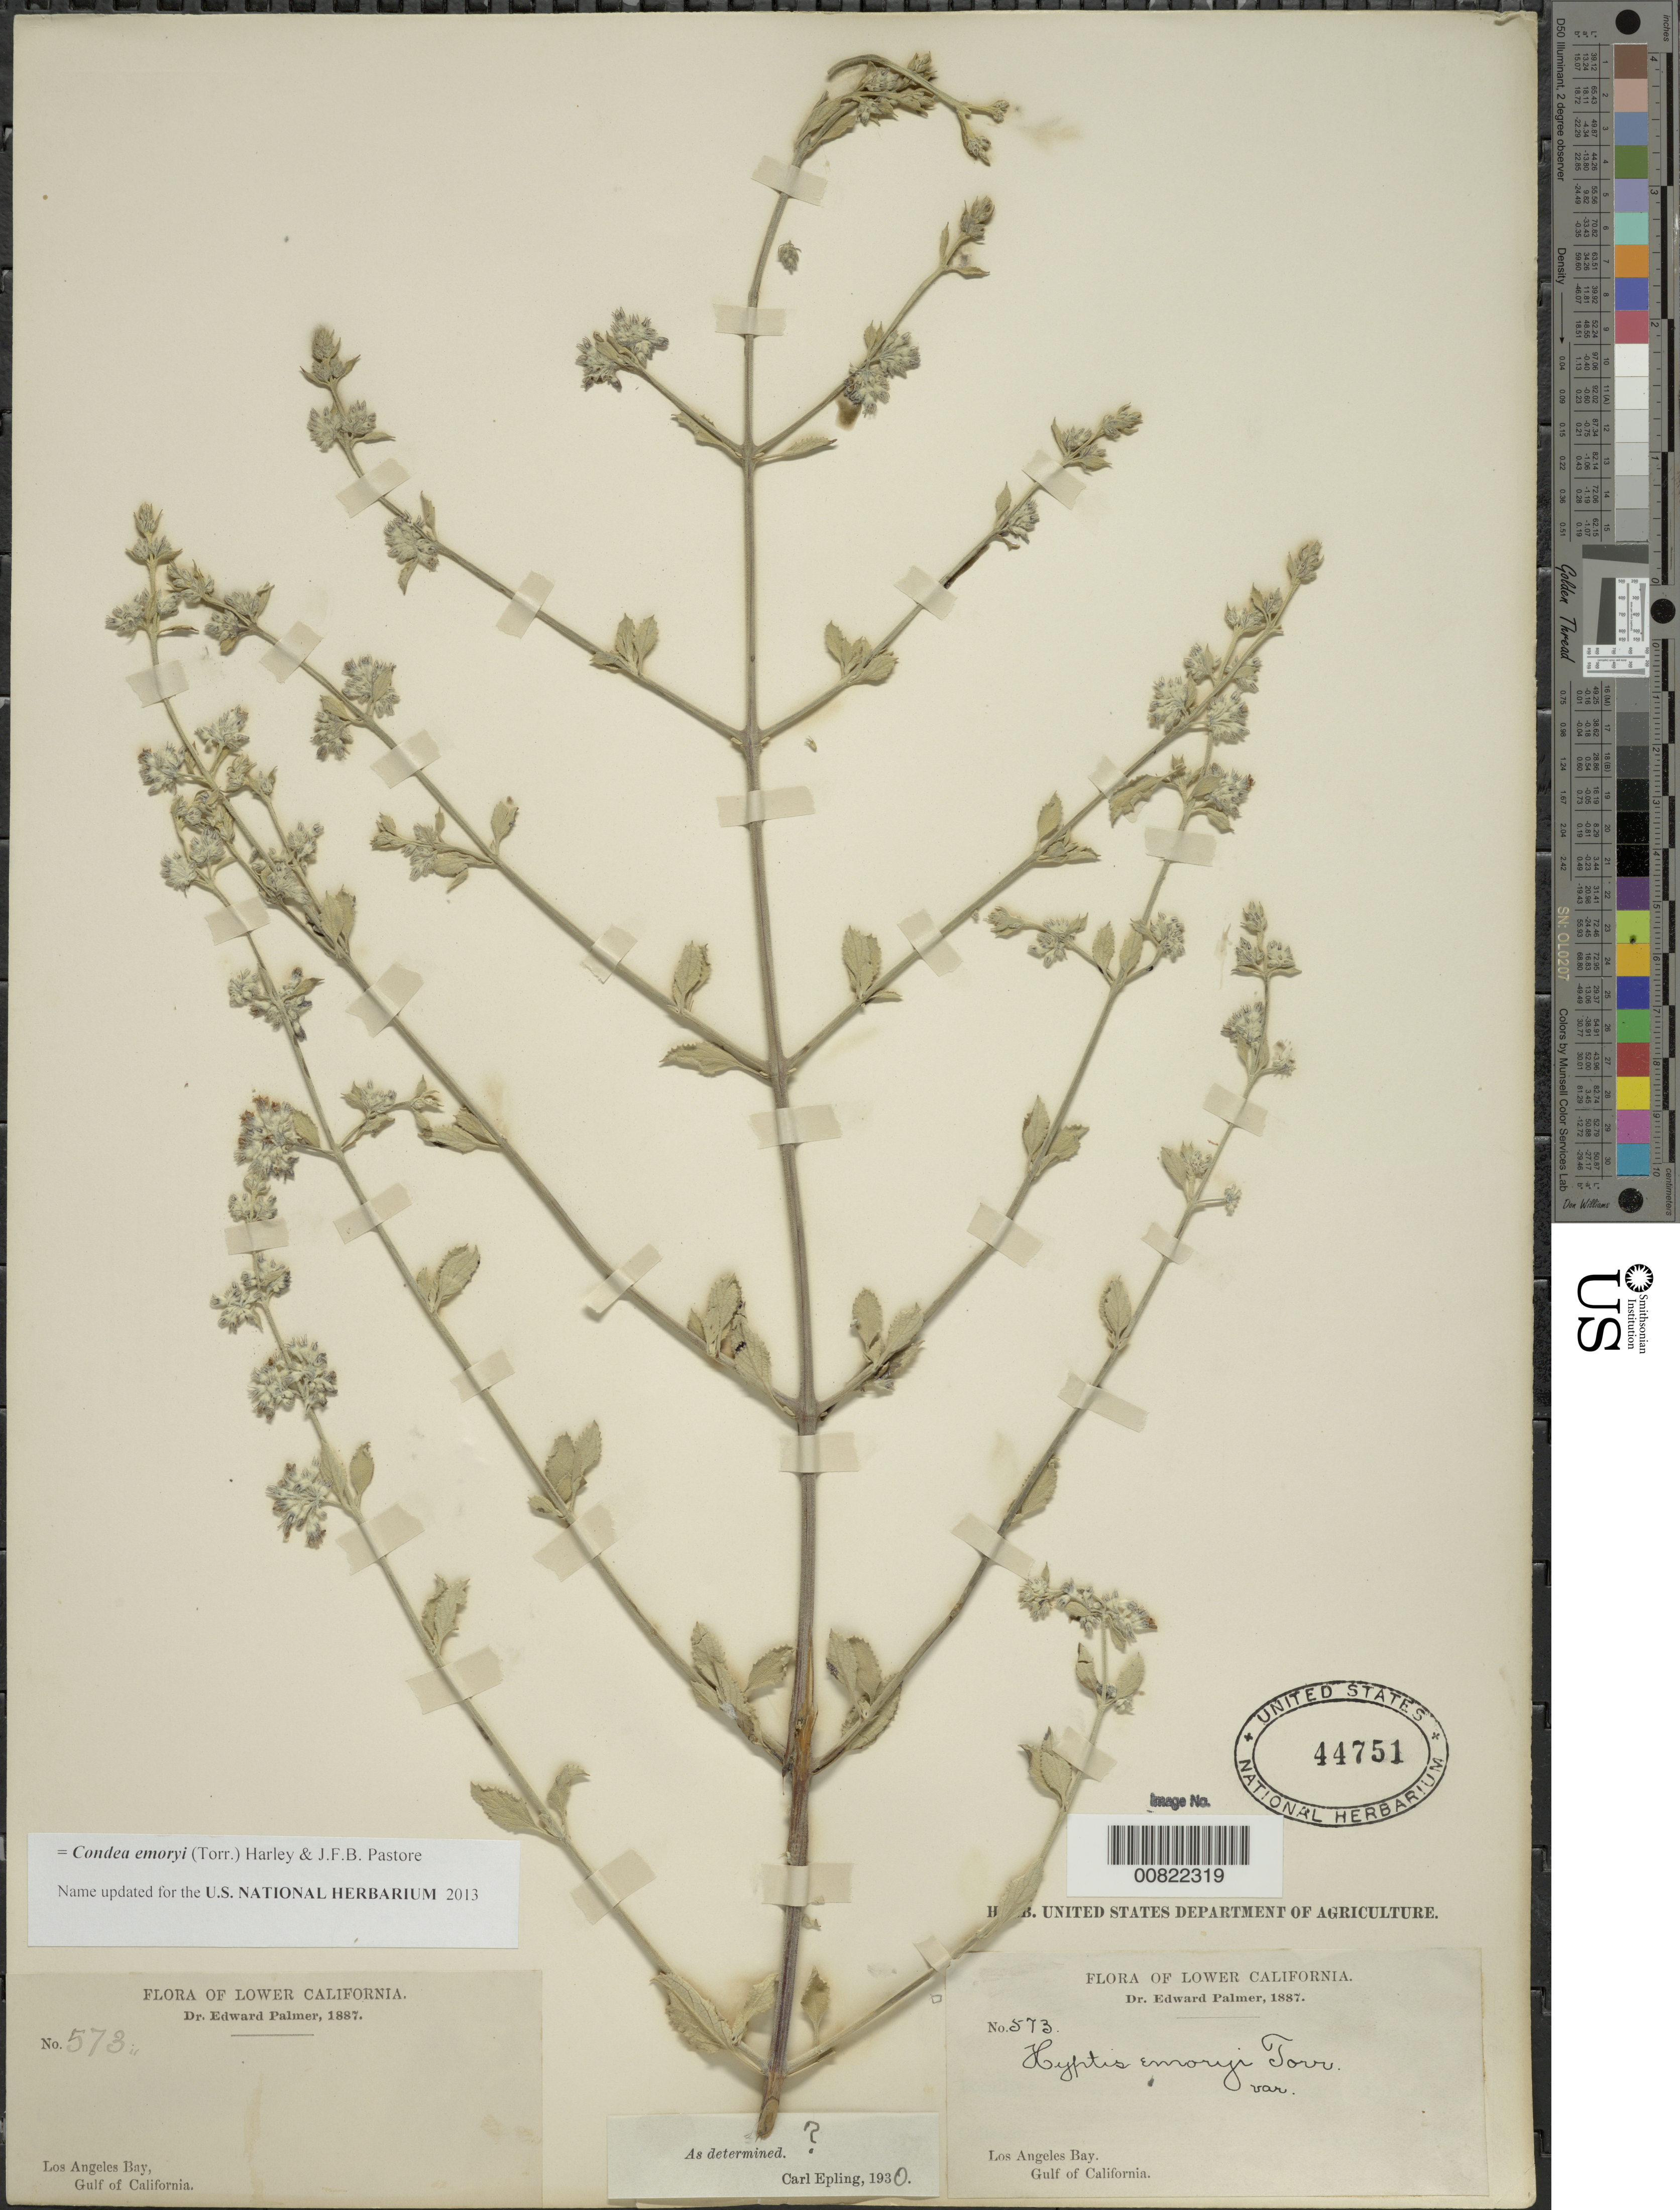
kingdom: Plantae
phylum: Tracheophyta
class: Magnoliopsida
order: Lamiales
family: Lamiaceae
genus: Condea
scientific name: Condea emoryi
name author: (Torr.) Harley & J.F.B. Pastore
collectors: E. Palmer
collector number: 573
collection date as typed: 1887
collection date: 1887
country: Mexico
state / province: Baja California Norte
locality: Los Angeles Bay, Gulf of California, Baja California.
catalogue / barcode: US 44751